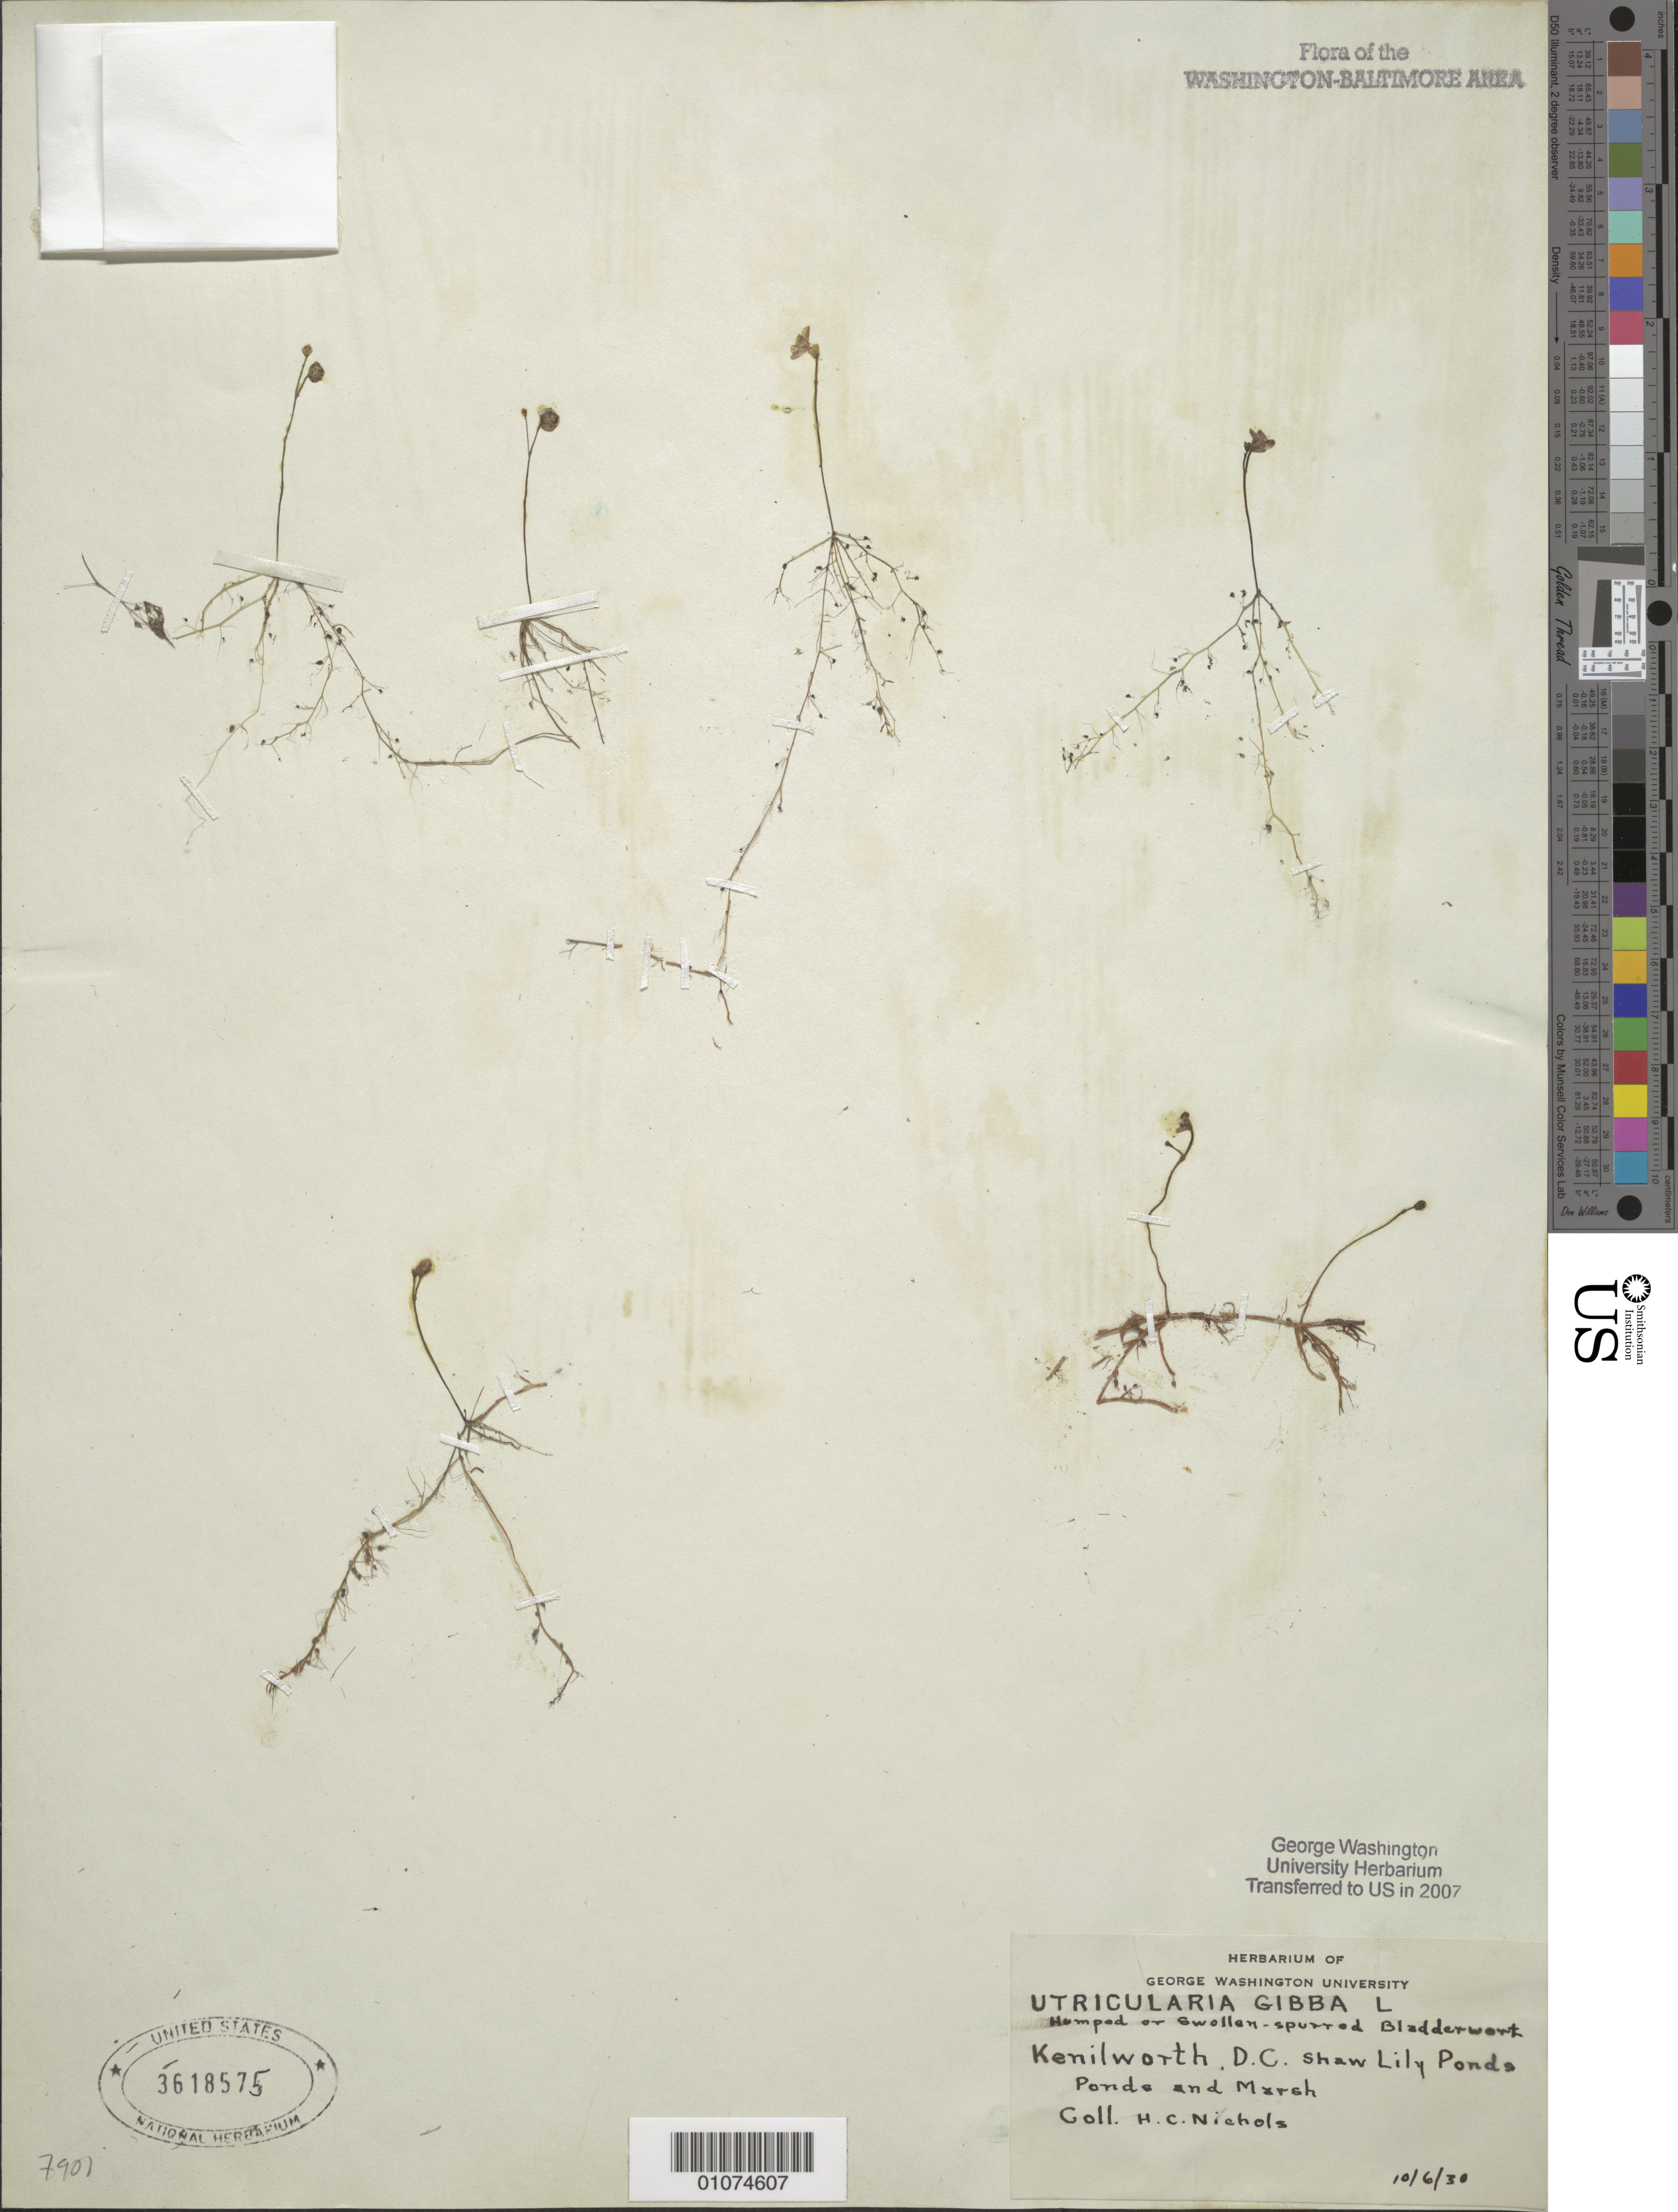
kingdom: Plantae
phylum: Tracheophyta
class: Magnoliopsida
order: Lamiales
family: Lentibulariaceae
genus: Utricularia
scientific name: Utricularia gibba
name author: L.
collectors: H. Nichols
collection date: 1930-06-10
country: United States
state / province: District of Columbia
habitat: Ponds and Marsh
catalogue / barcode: US 3618575